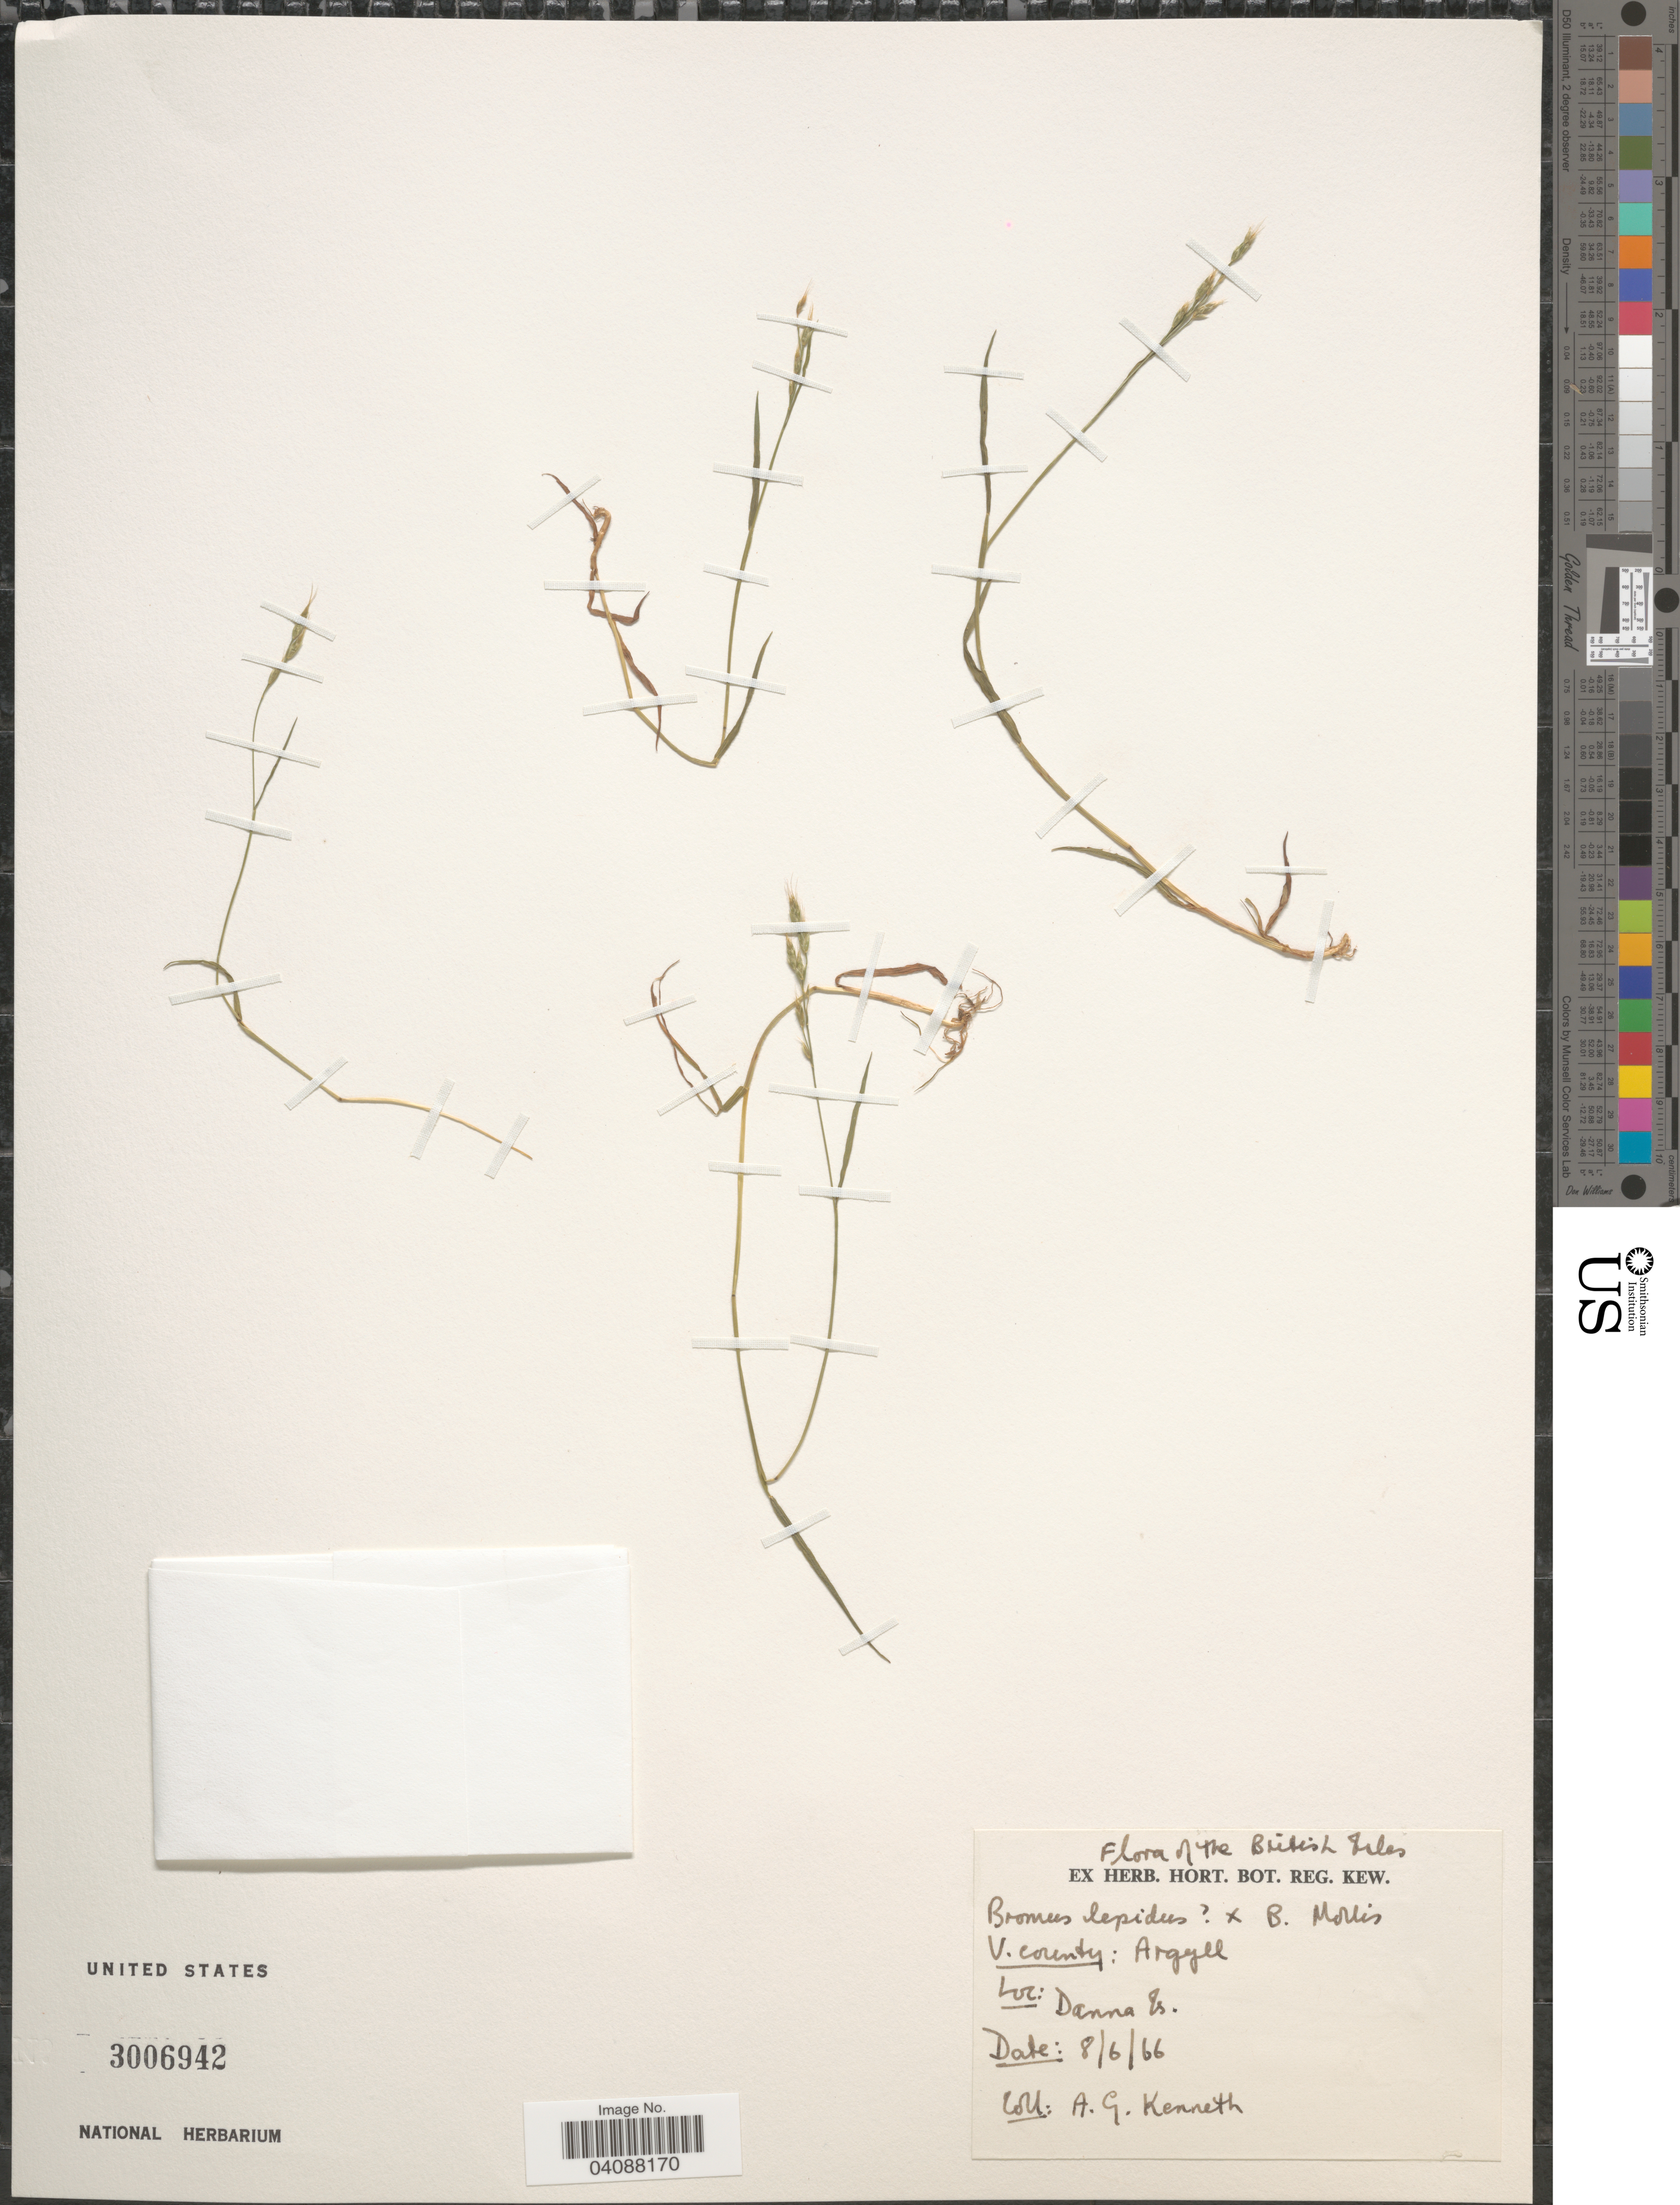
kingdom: Plantae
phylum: Tracheophyta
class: Liliopsida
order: Poales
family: Poaceae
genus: Bromus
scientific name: Bromus lepidus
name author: Holmberg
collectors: A. Kenneth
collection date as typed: Transcribed d/m/y: 8/6/66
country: United Kingdom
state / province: Scotland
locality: British Isles. V. County: Argyll. Danna Is.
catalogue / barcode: US 3006942